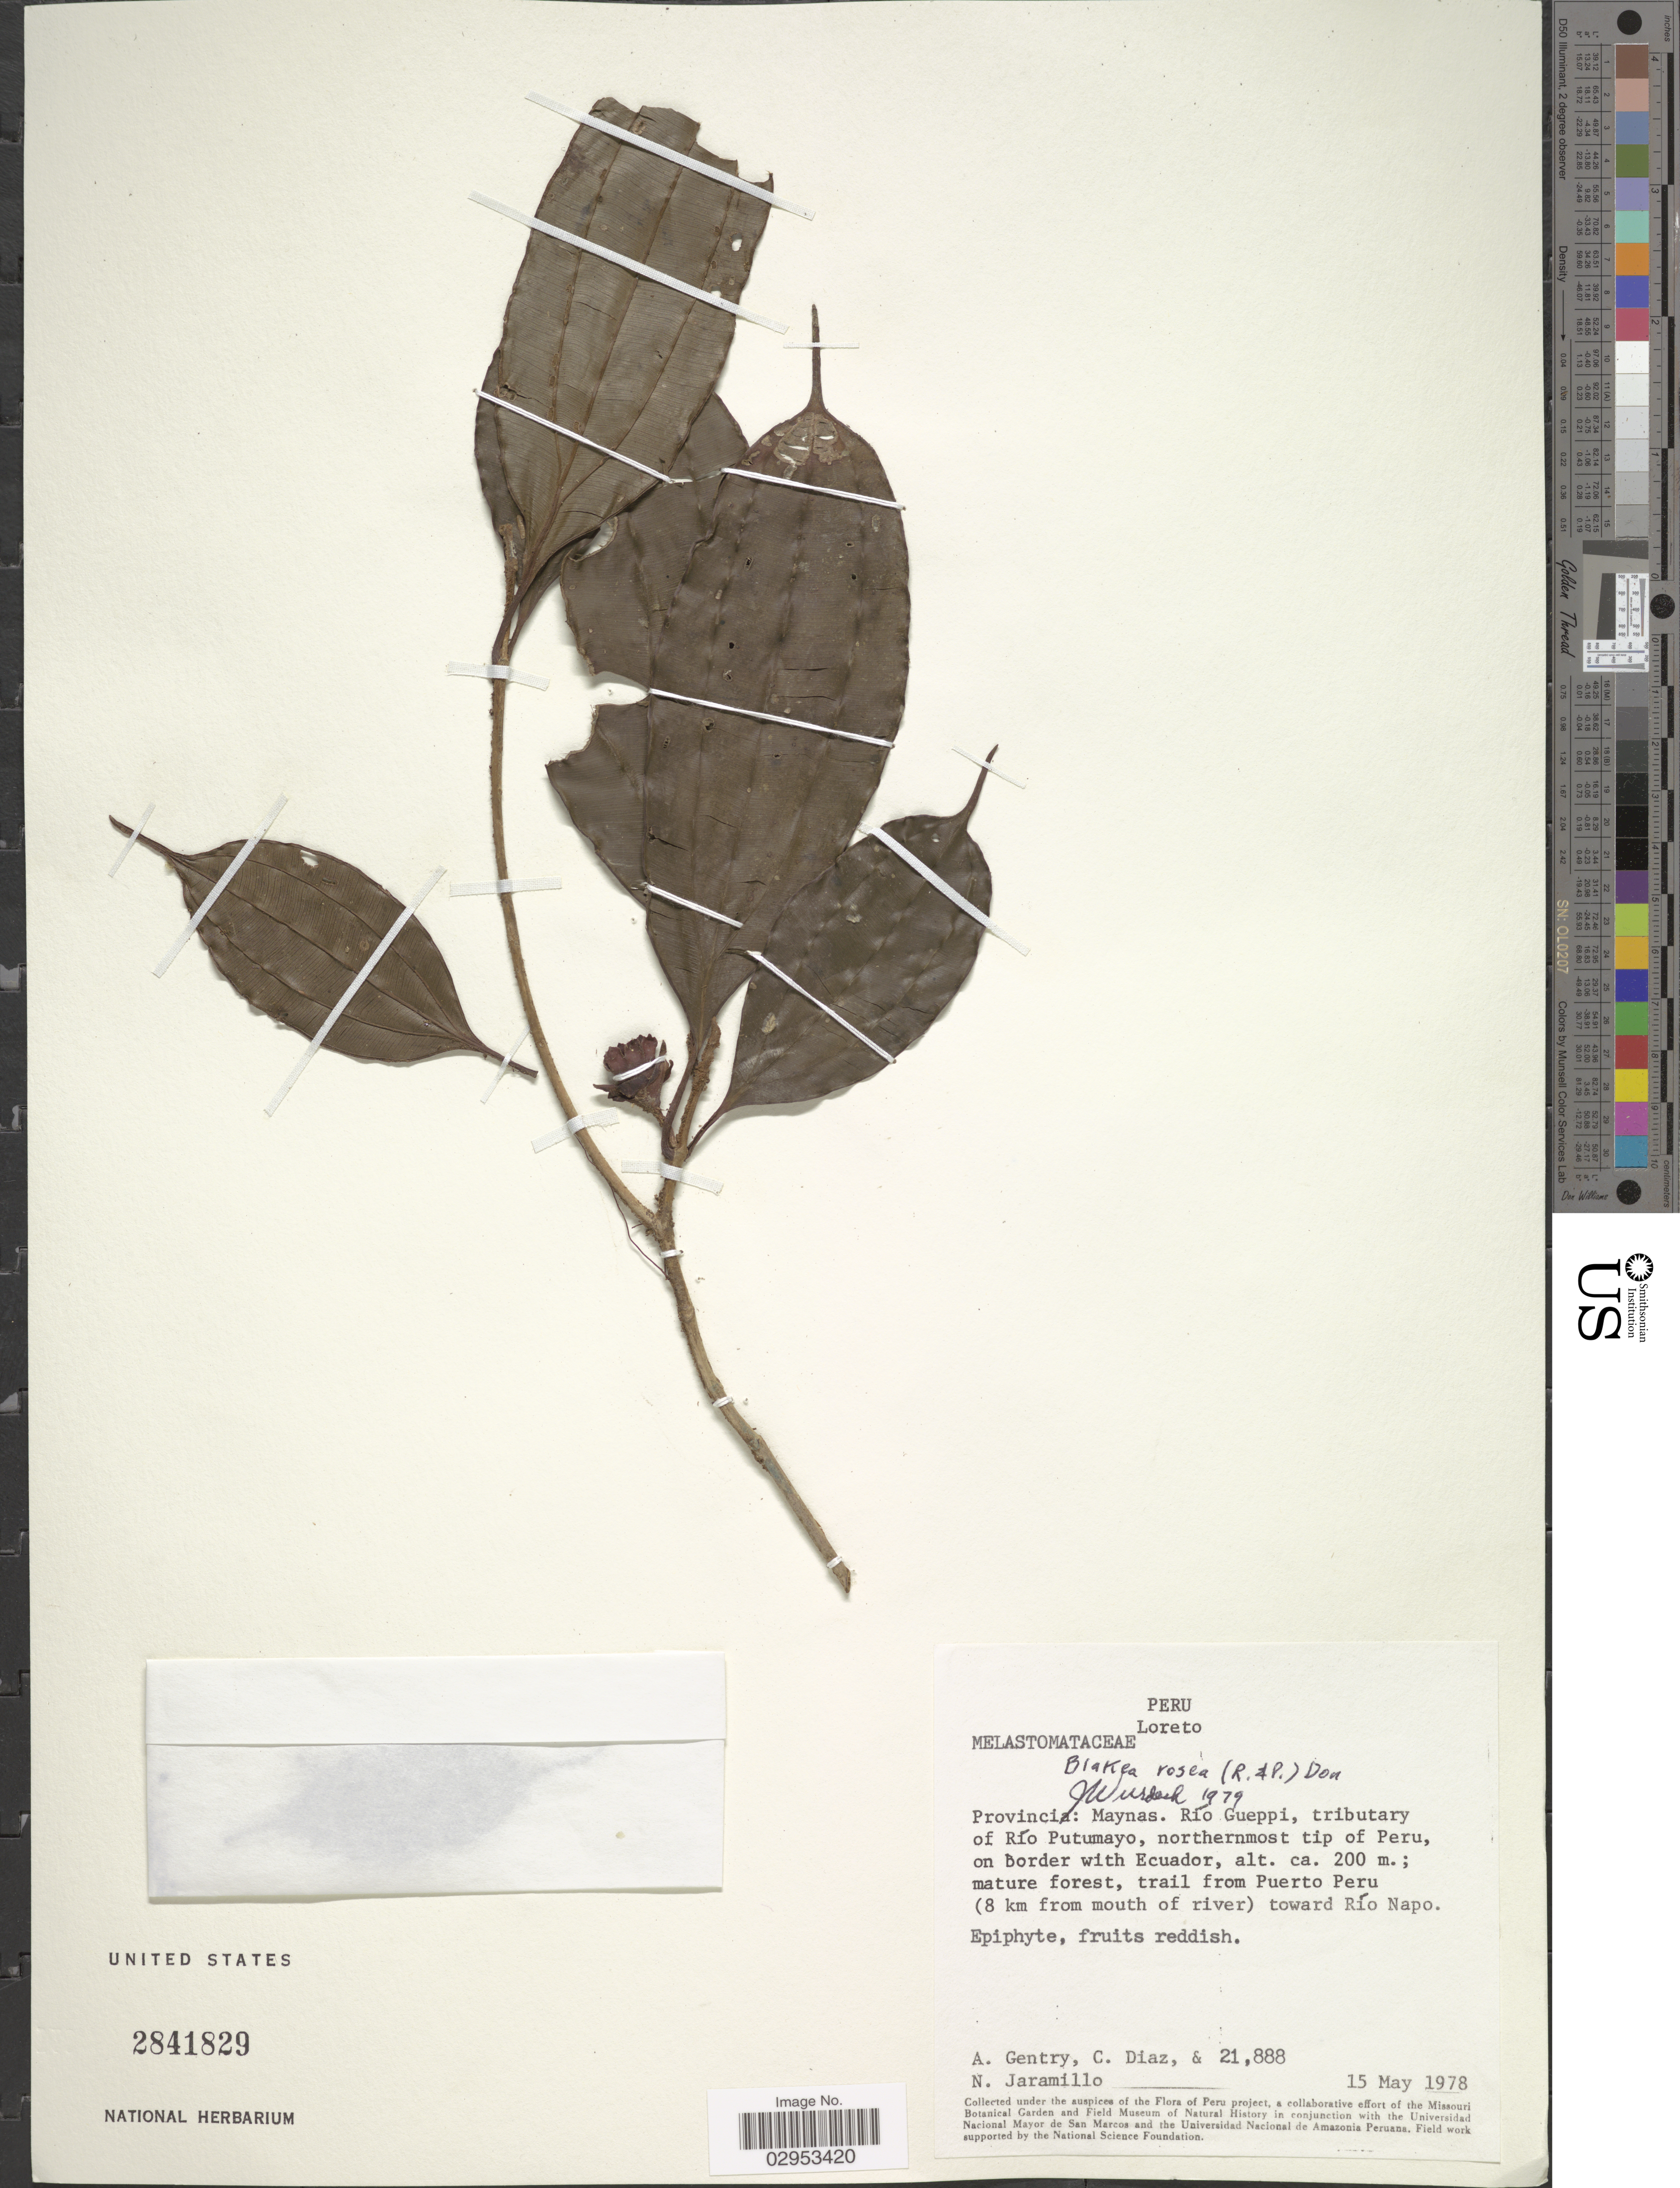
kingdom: Plantae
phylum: Tracheophyta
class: Magnoliopsida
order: Myrtales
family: Melastomataceae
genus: Blakea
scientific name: Blakea rosea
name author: D. Don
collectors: A. H. Gentry, C. Díaz & N. Jaramillo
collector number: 21888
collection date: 1978-05-15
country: Peru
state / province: Loreto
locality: Provincia: Maynas. Río Gueppi, tributary of Río Putumayo, northermost tip of Peru, on border with Ecuador, trail from Puerto Peru (8 km from mouth of river) toward Río Napo.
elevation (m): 200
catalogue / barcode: US 2481829